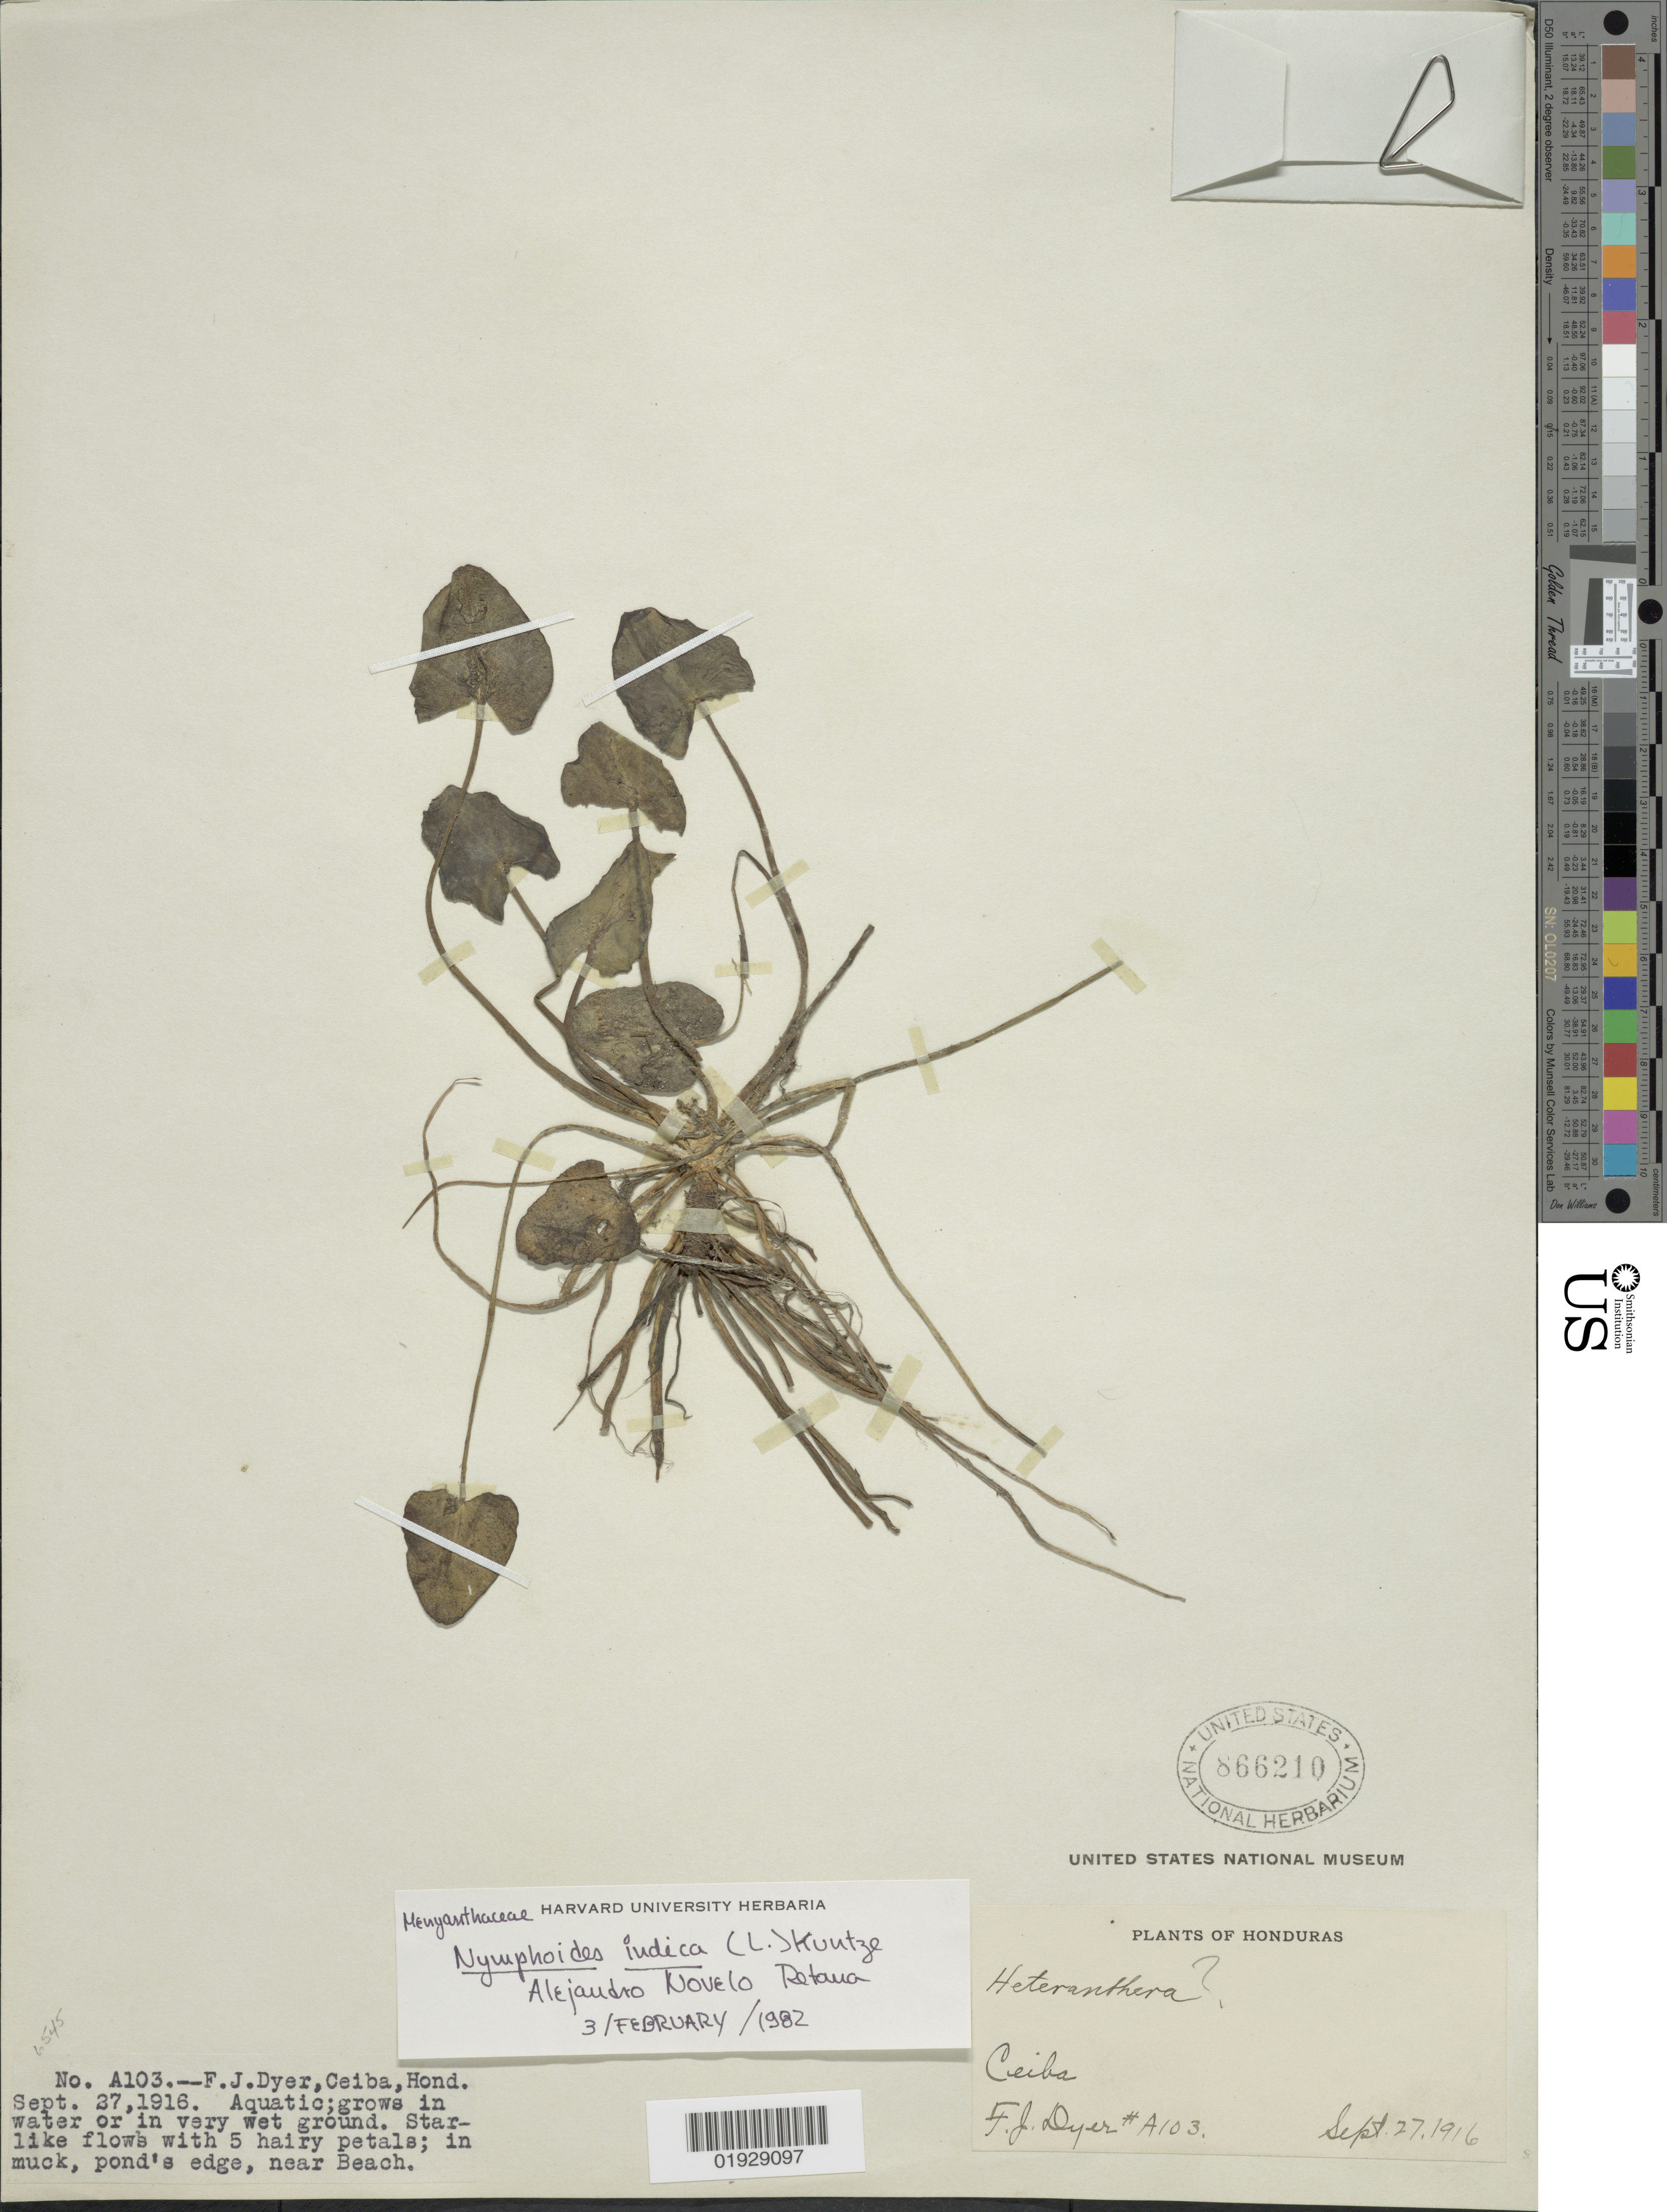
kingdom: Plantae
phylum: Tracheophyta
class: Magnoliopsida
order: Asterales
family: Menyanthaceae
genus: Nymphoides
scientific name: Nymphoides indica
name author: (L.) Kuntze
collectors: F. J. Dyer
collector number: A103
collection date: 1916-09-27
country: Honduras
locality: Ceiba.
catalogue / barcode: US 866210